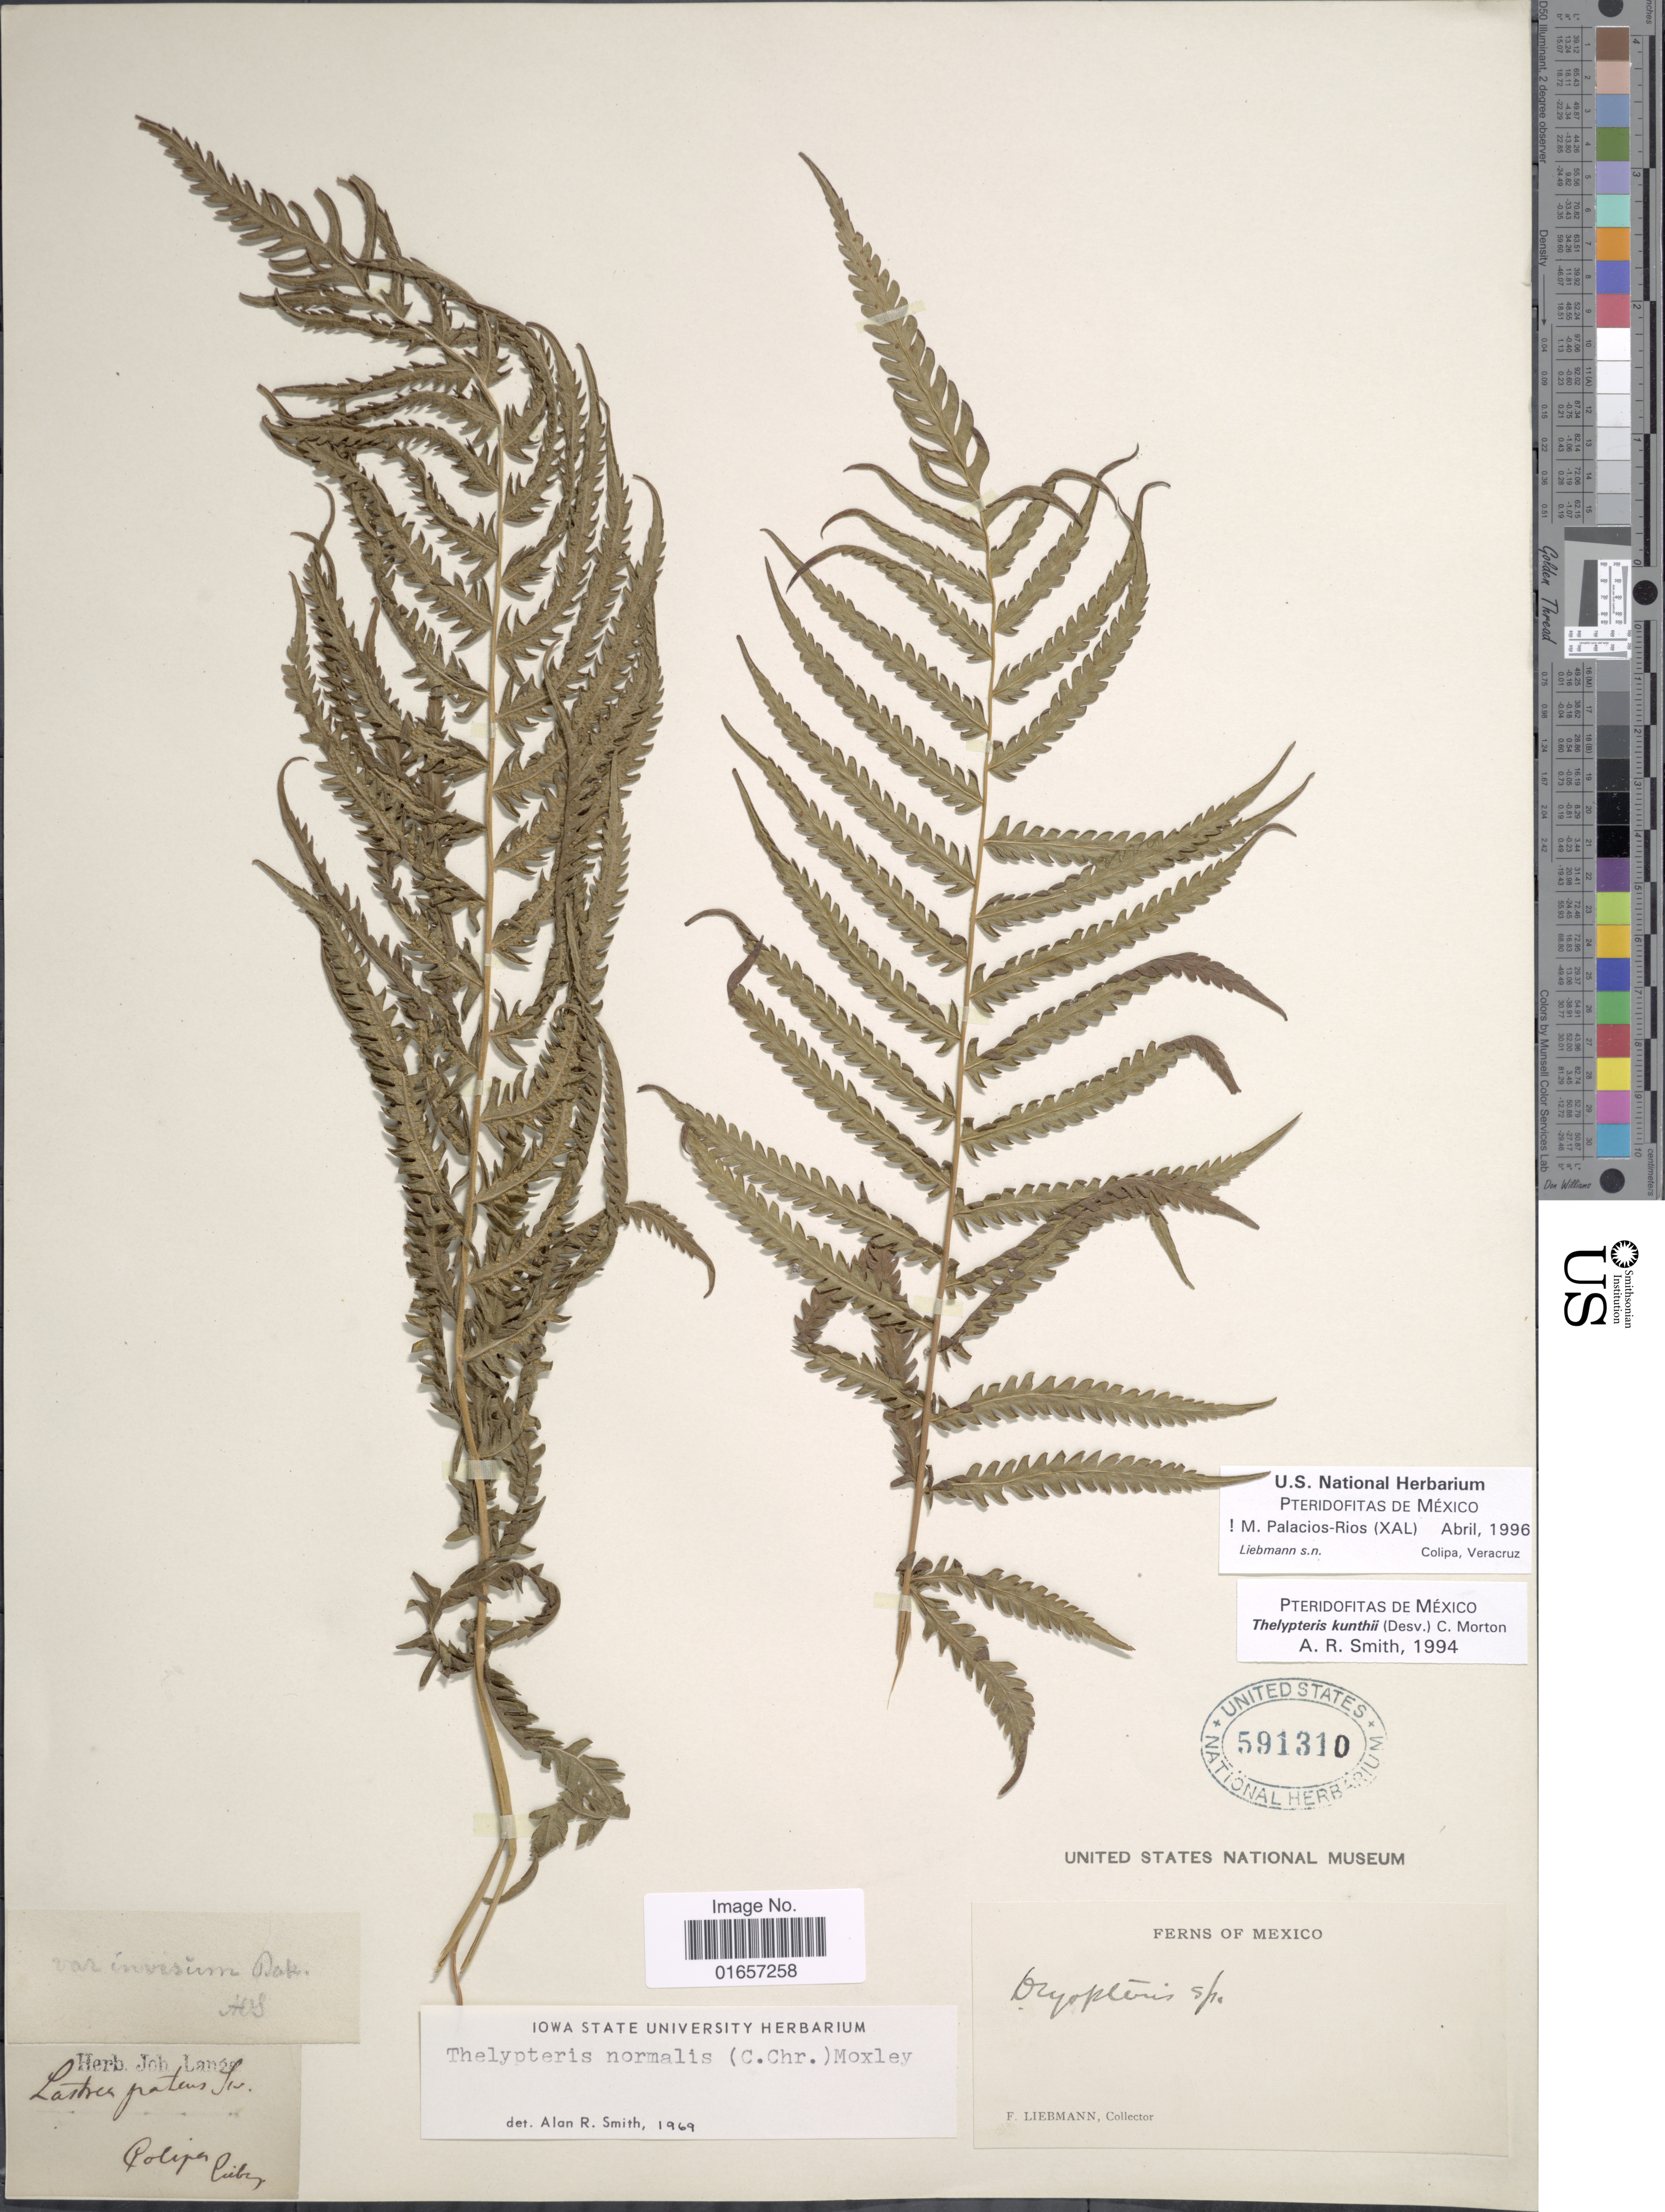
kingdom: Plantae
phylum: Tracheophyta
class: Polypodiopsida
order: Polypodiales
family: Thelypteridaceae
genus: Christella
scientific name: Christella kunthii comb. ined.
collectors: F. Liebmann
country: Mexico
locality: Polipa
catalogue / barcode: US 591310